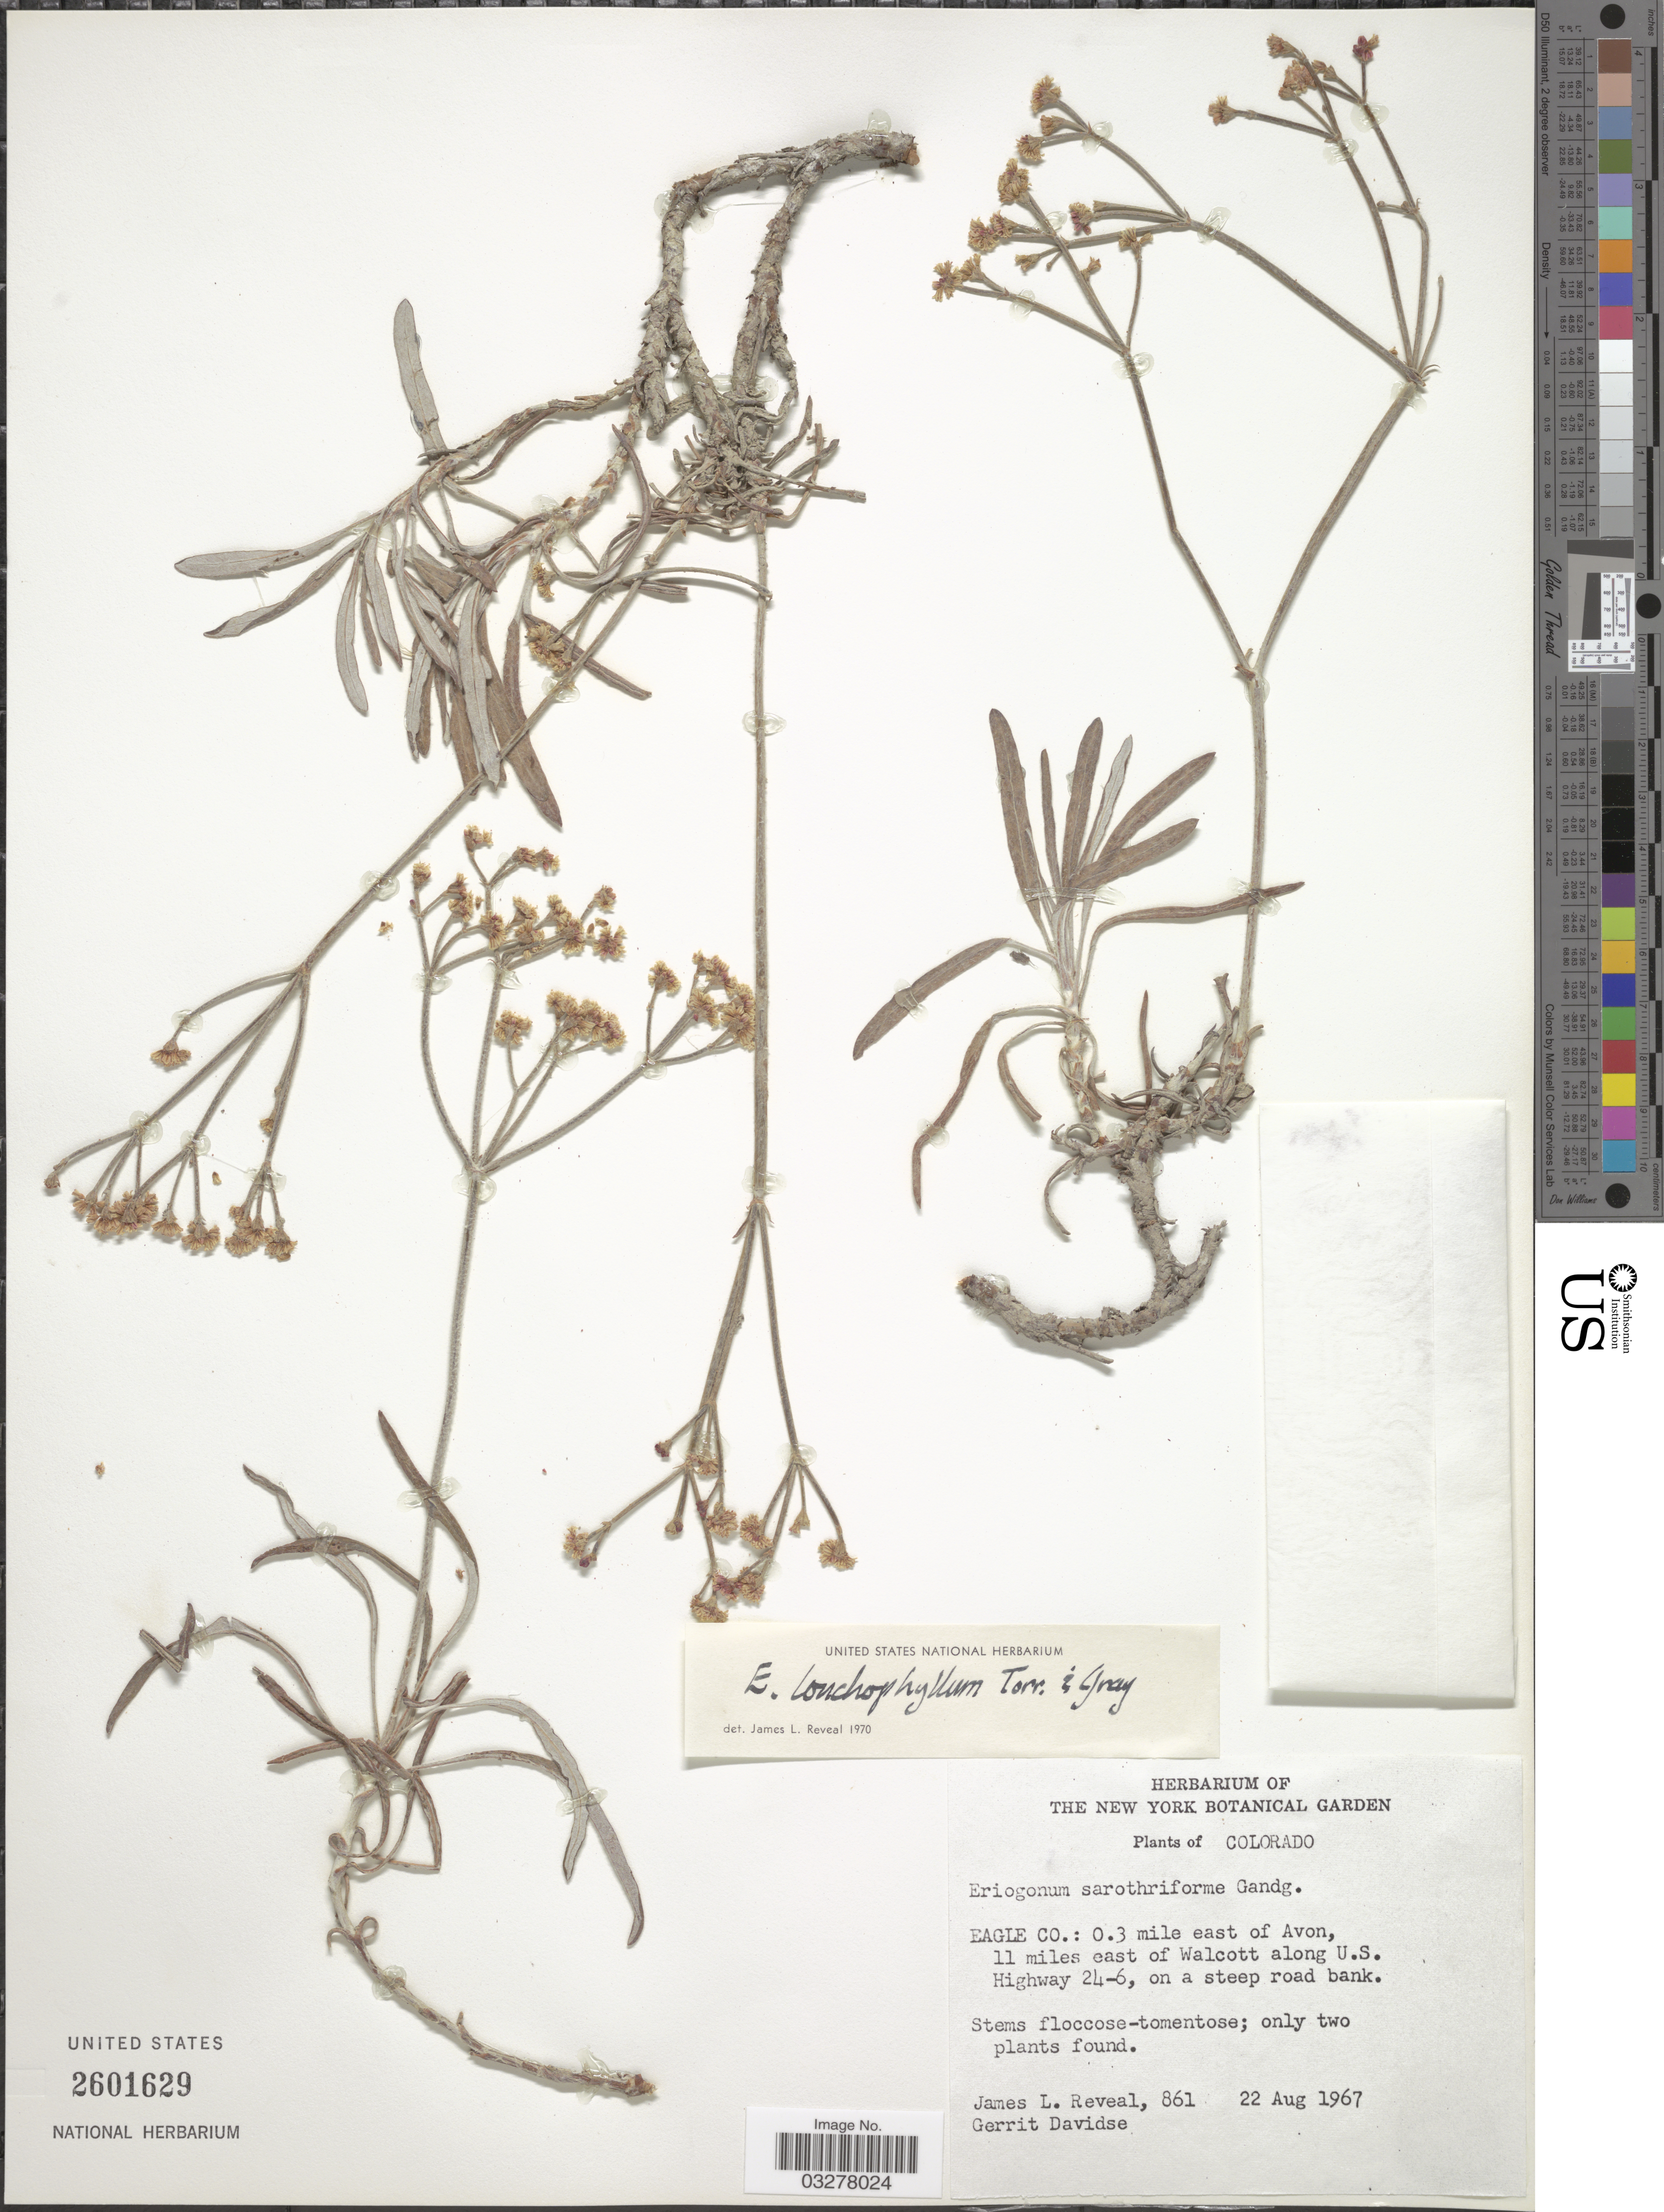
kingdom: Plantae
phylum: Tracheophyta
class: Magnoliopsida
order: Caryophyllales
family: Polygonaceae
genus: Eriogonum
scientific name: Eriogonum lonchophyllum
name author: Torr. & A. Gray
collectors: J. L. Reveal & G. Davidse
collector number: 861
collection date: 1967-08-22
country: United States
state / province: Colorado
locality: Eagle Co.: 0.3 mile east of Avon, 11 miles east of Walcott along U.S. Highway 24-6.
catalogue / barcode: US 2601629